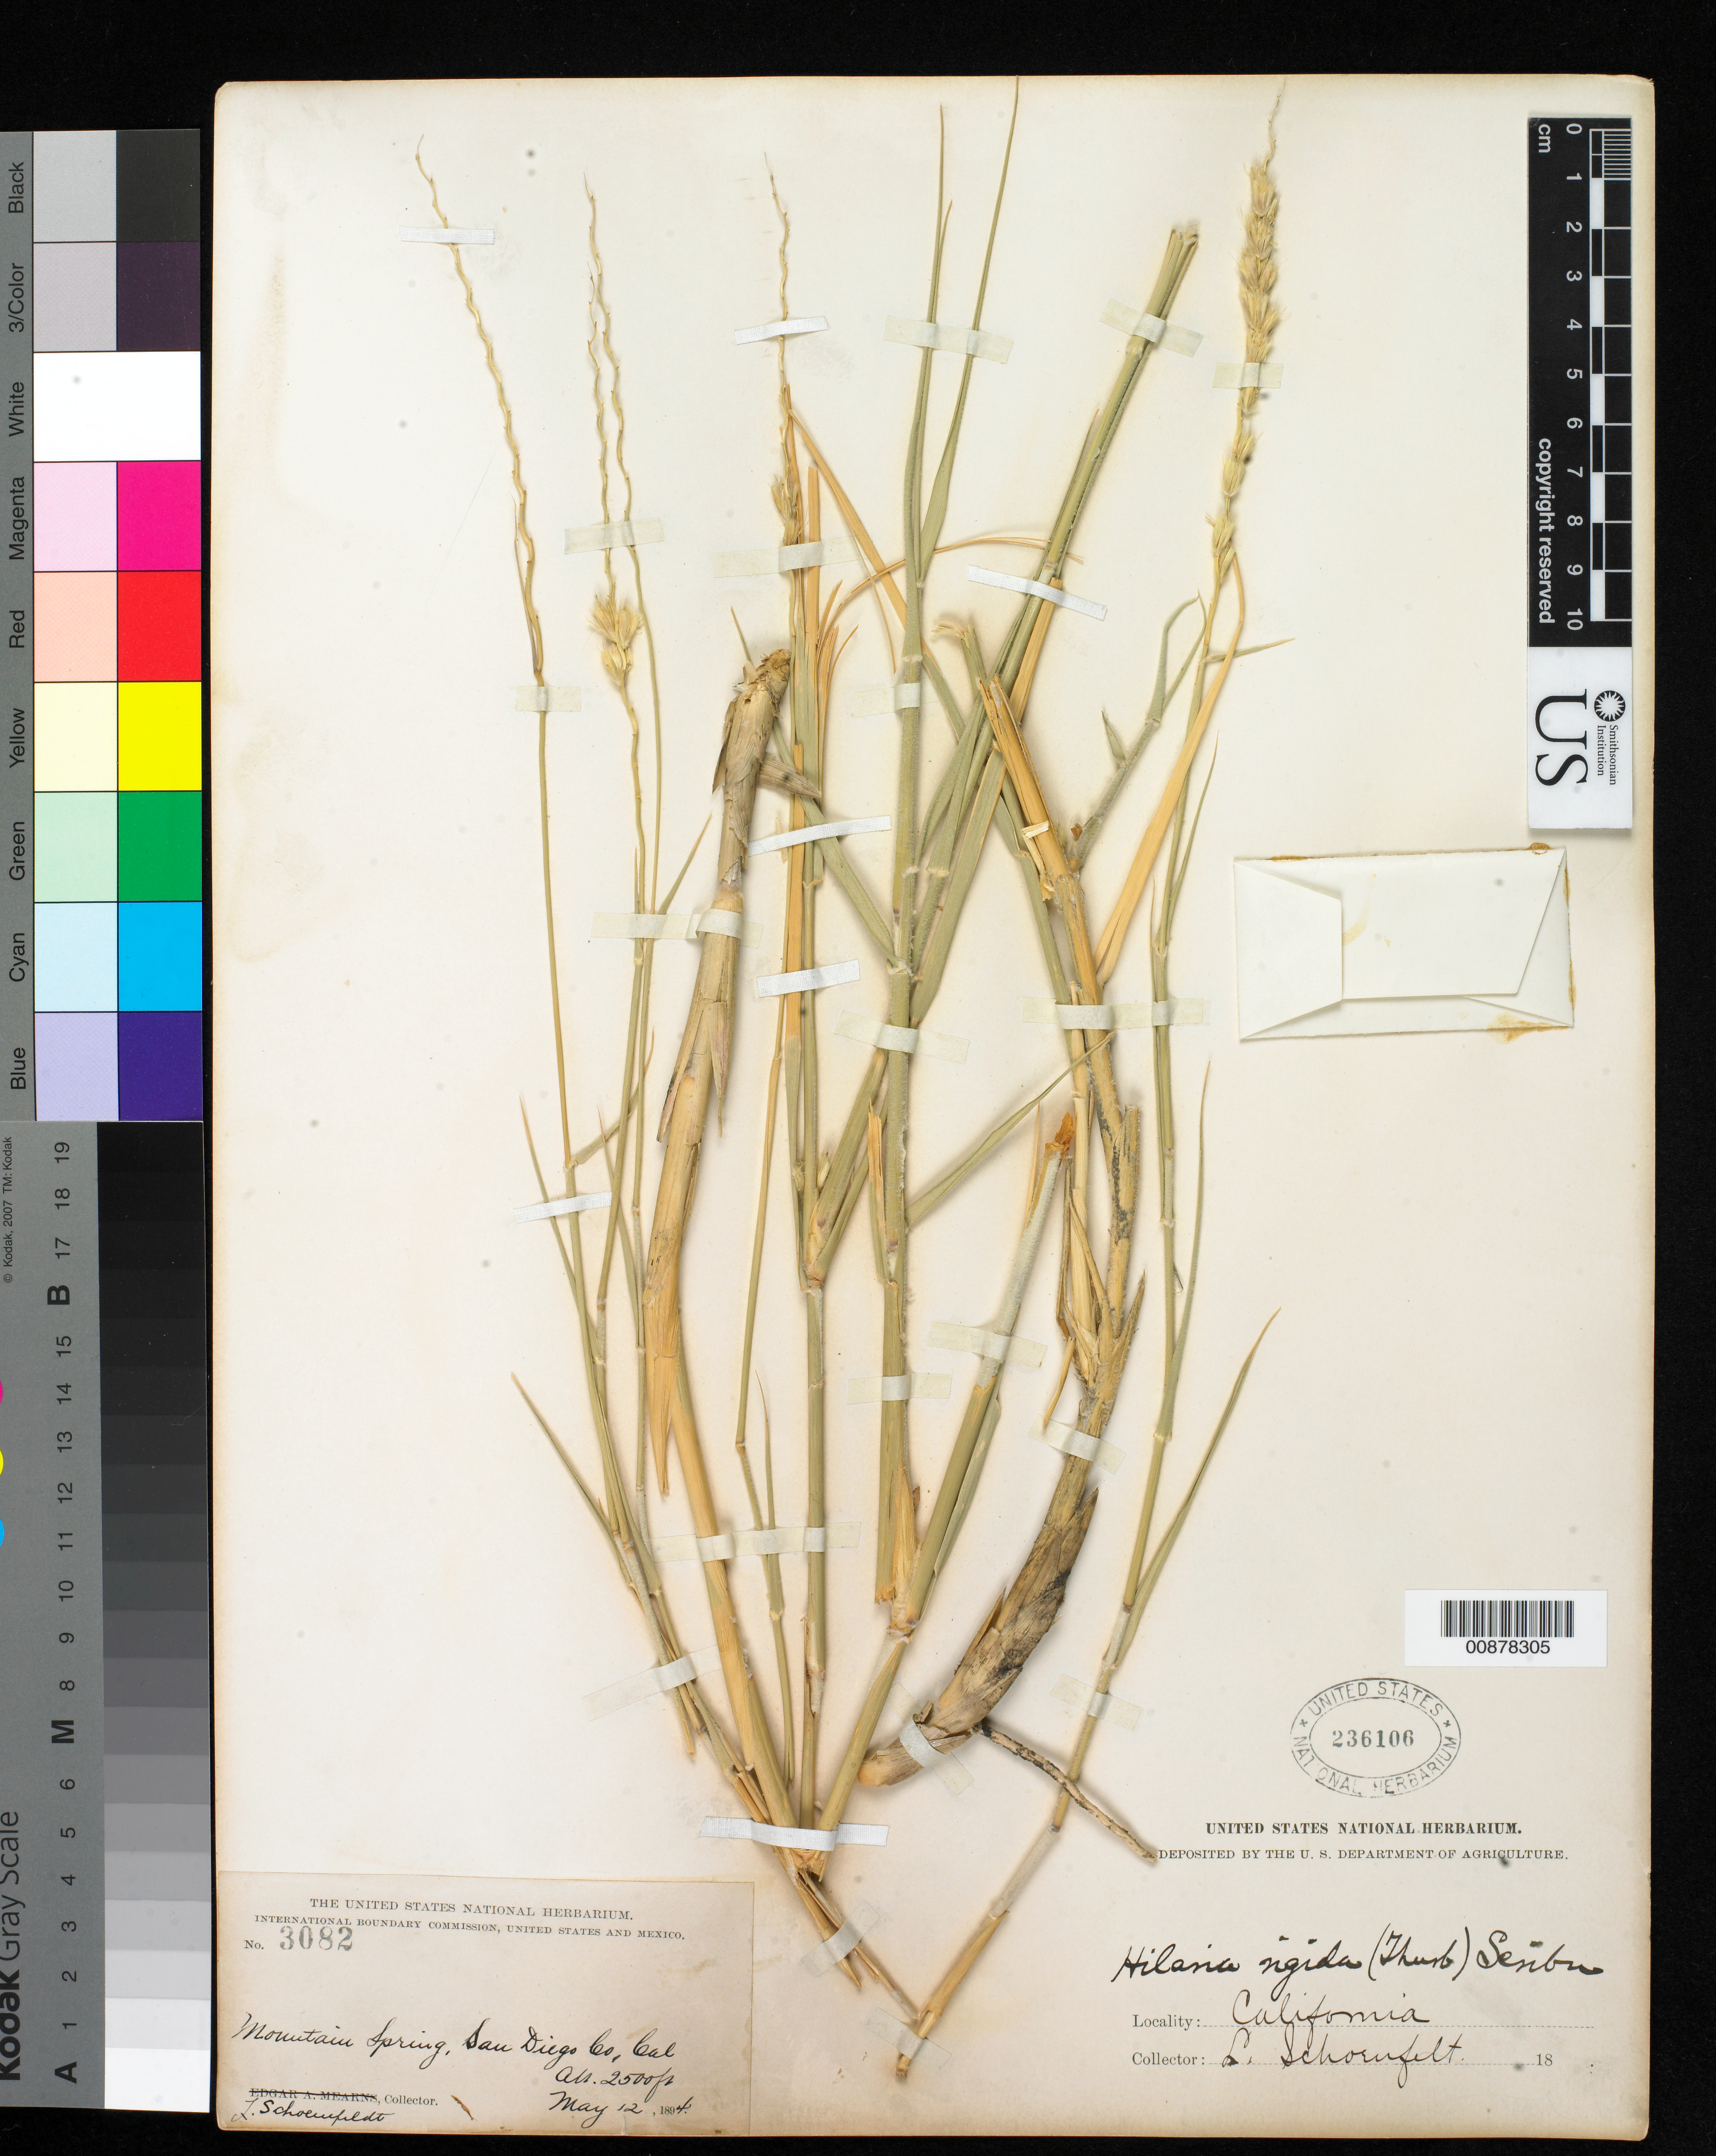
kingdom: Plantae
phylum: Tracheophyta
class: Liliopsida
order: Poales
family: Poaceae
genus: Hilaria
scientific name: Hilaria rigida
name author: (Thurb.) Benth. ex Scribn.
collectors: L. Schoenfeldt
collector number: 3082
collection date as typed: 12 May 1894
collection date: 1894-05-12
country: United States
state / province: California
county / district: San Diego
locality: Mountain Spring, San Diego County, California.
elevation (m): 762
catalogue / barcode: US 236106